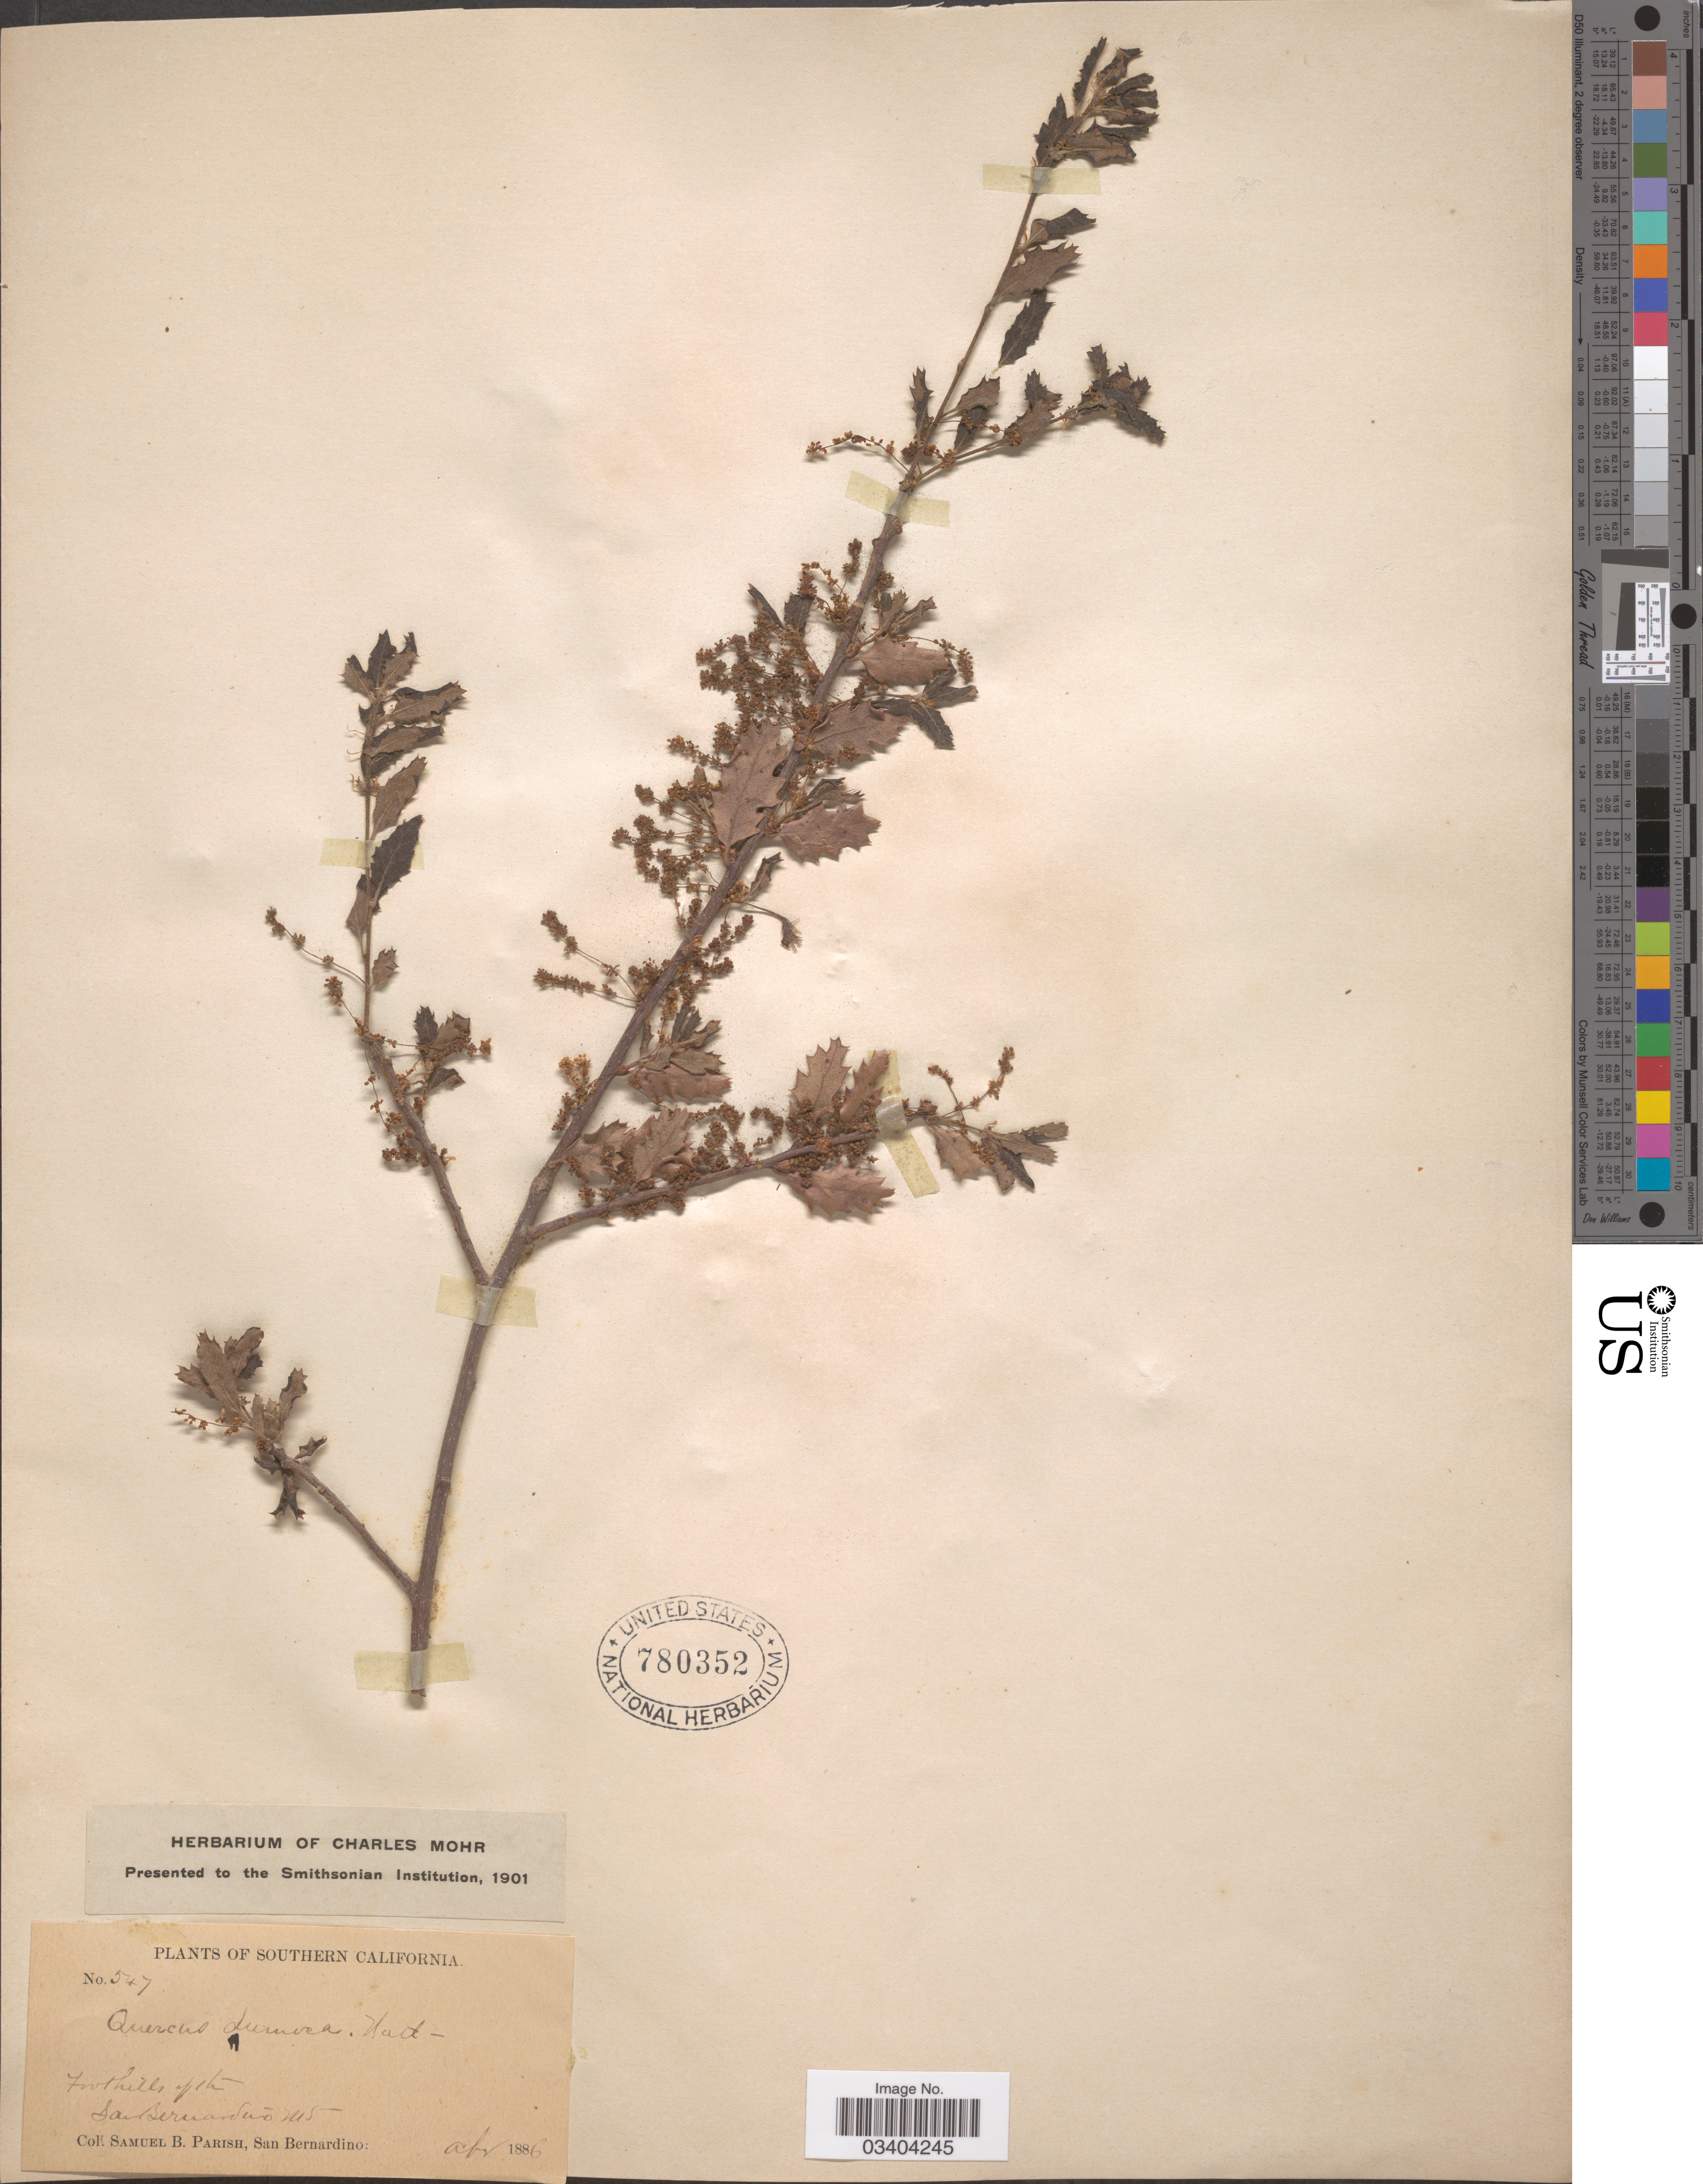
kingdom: Plantae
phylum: Tracheophyta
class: Magnoliopsida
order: Fagales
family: Fagaceae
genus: Quercus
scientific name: Quercus dumosa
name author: Nutt.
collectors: S. B. Parish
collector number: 547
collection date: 1886-04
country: United States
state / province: California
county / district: San Bernardino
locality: Southern California. Foothills of the San Bernardino Mts.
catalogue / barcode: US 780352